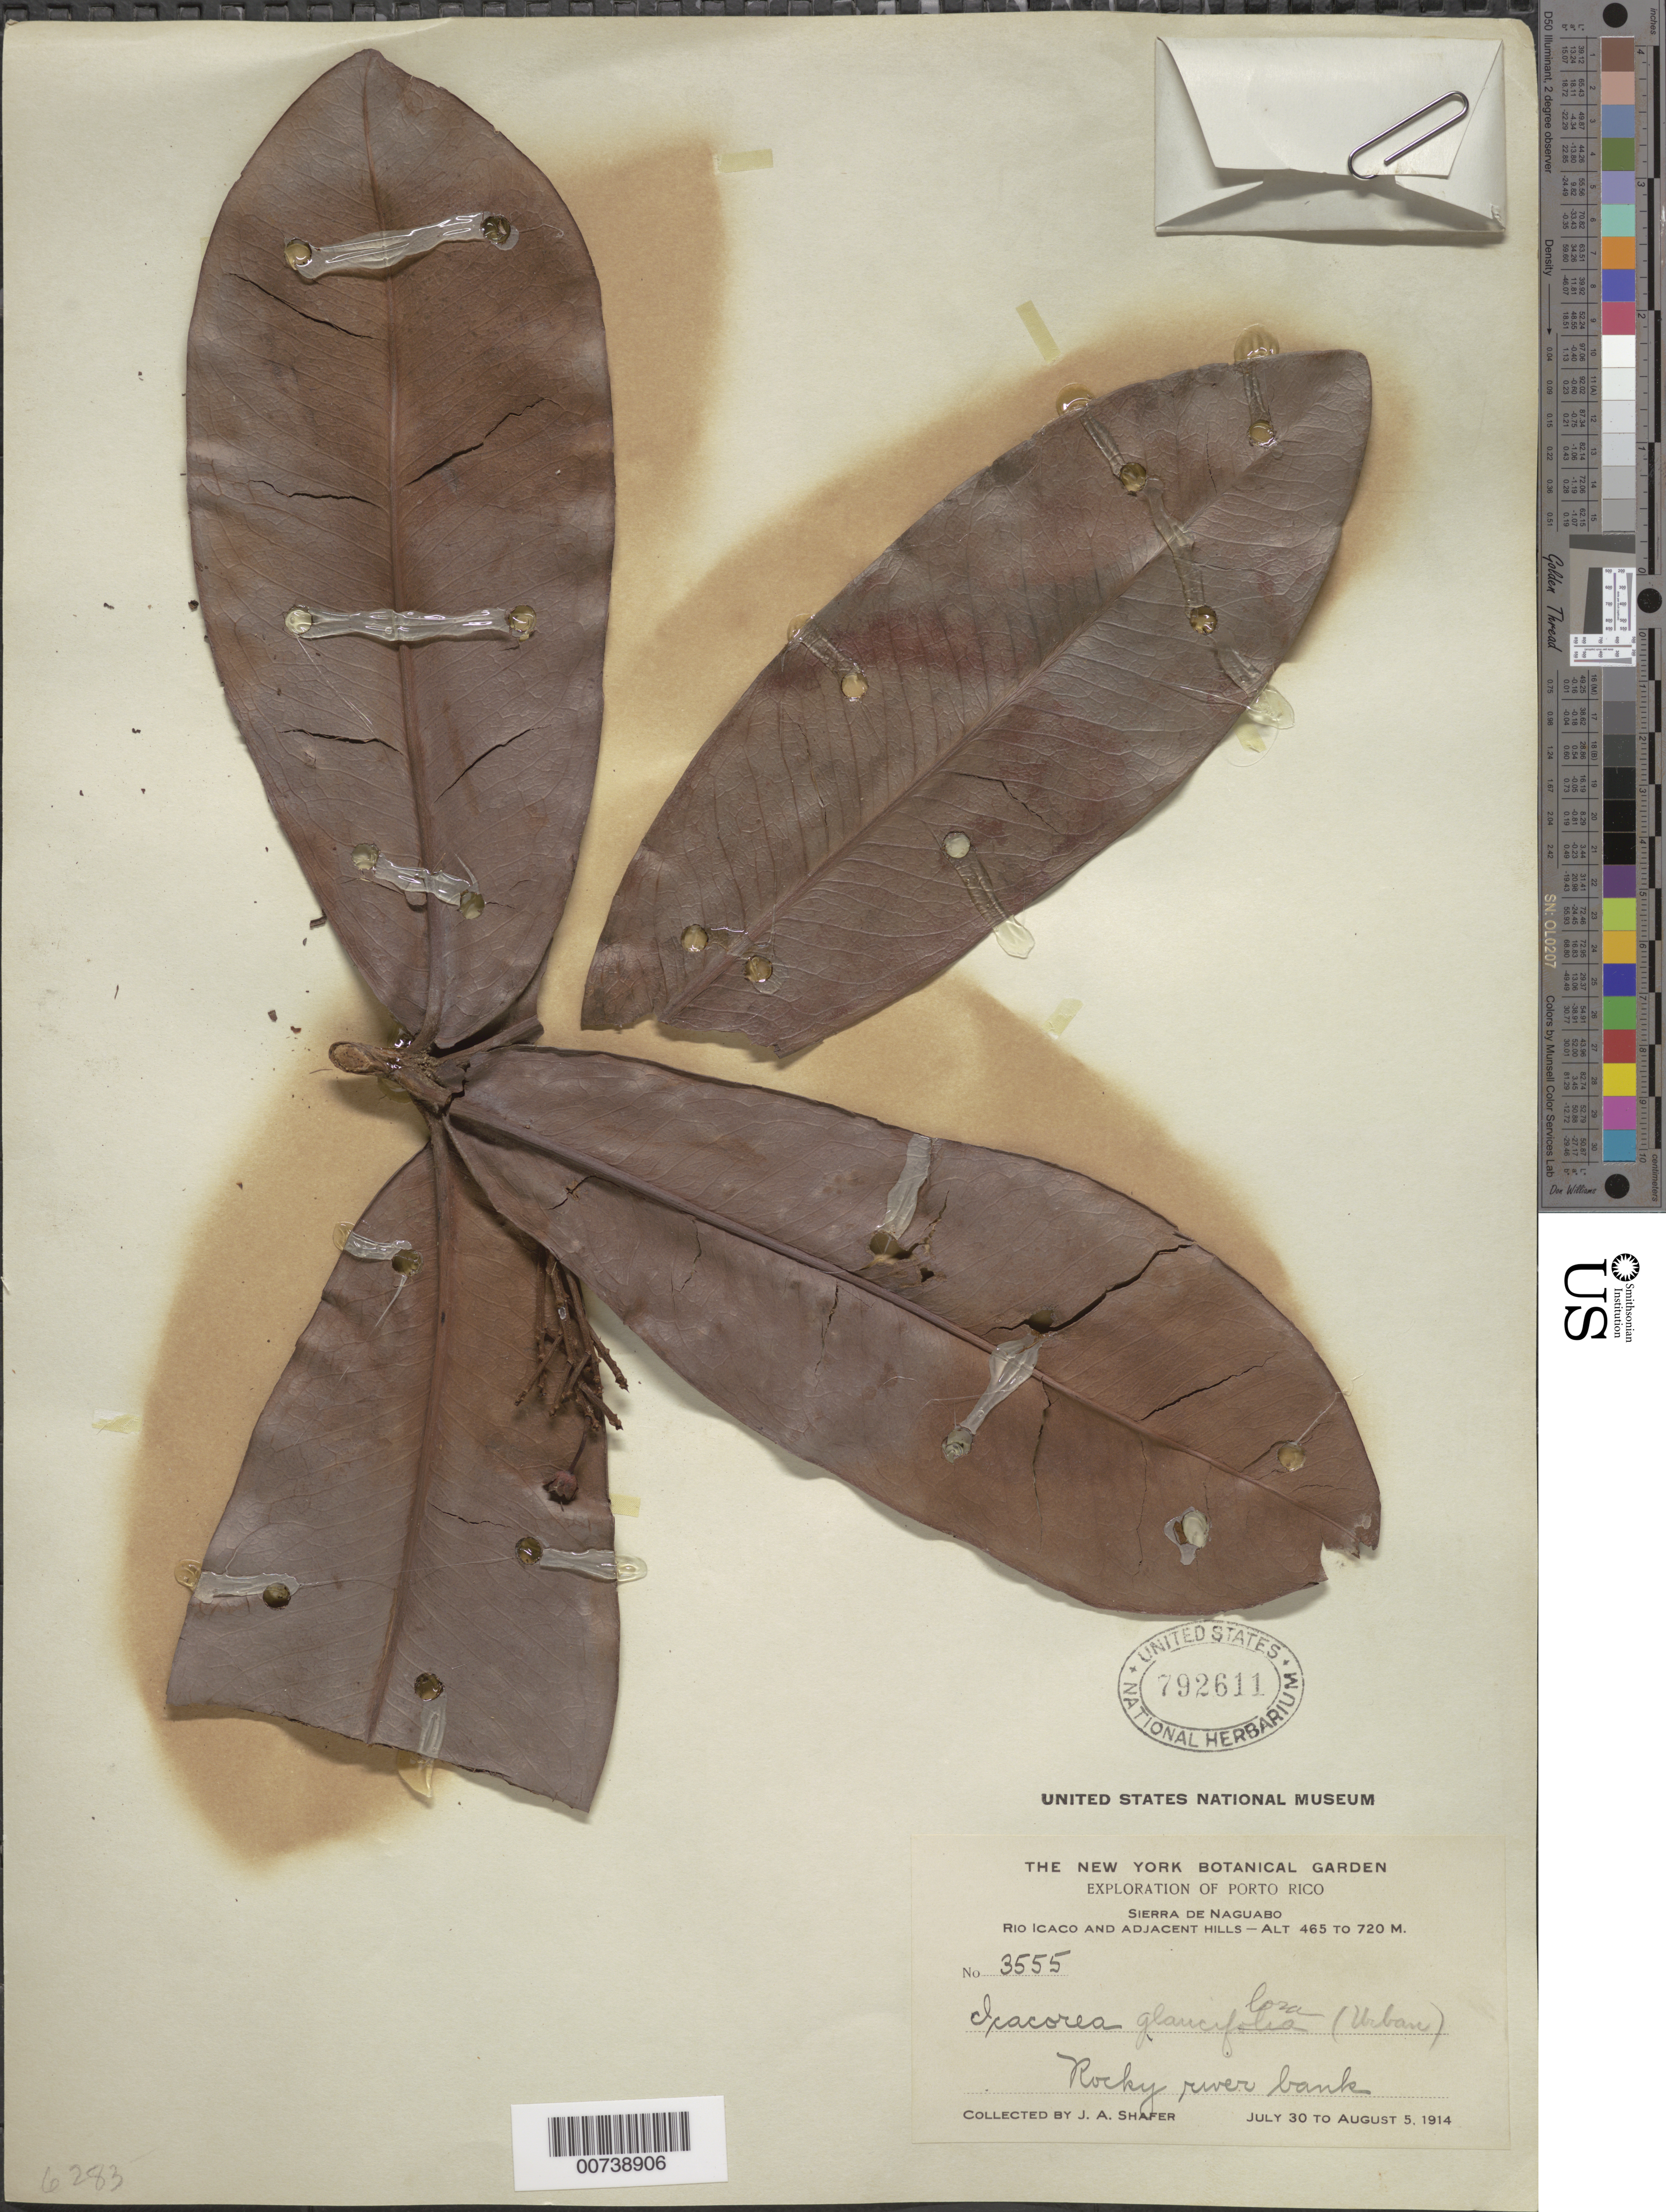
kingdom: Plantae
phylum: Tracheophyta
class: Magnoliopsida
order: Ericales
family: Primulaceae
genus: Ardisia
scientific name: Ardisia glauciflora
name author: Urb.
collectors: J. A. Shafer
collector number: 3555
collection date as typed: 30 Jul 1914 to 05 Aug 1914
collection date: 1914-07-30/1914-08-05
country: Puerto Rico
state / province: Naguabo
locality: Sierra de Naguabo, Río Icaco and adjacent hills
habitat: Rocky river bank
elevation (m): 465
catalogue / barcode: US 792611